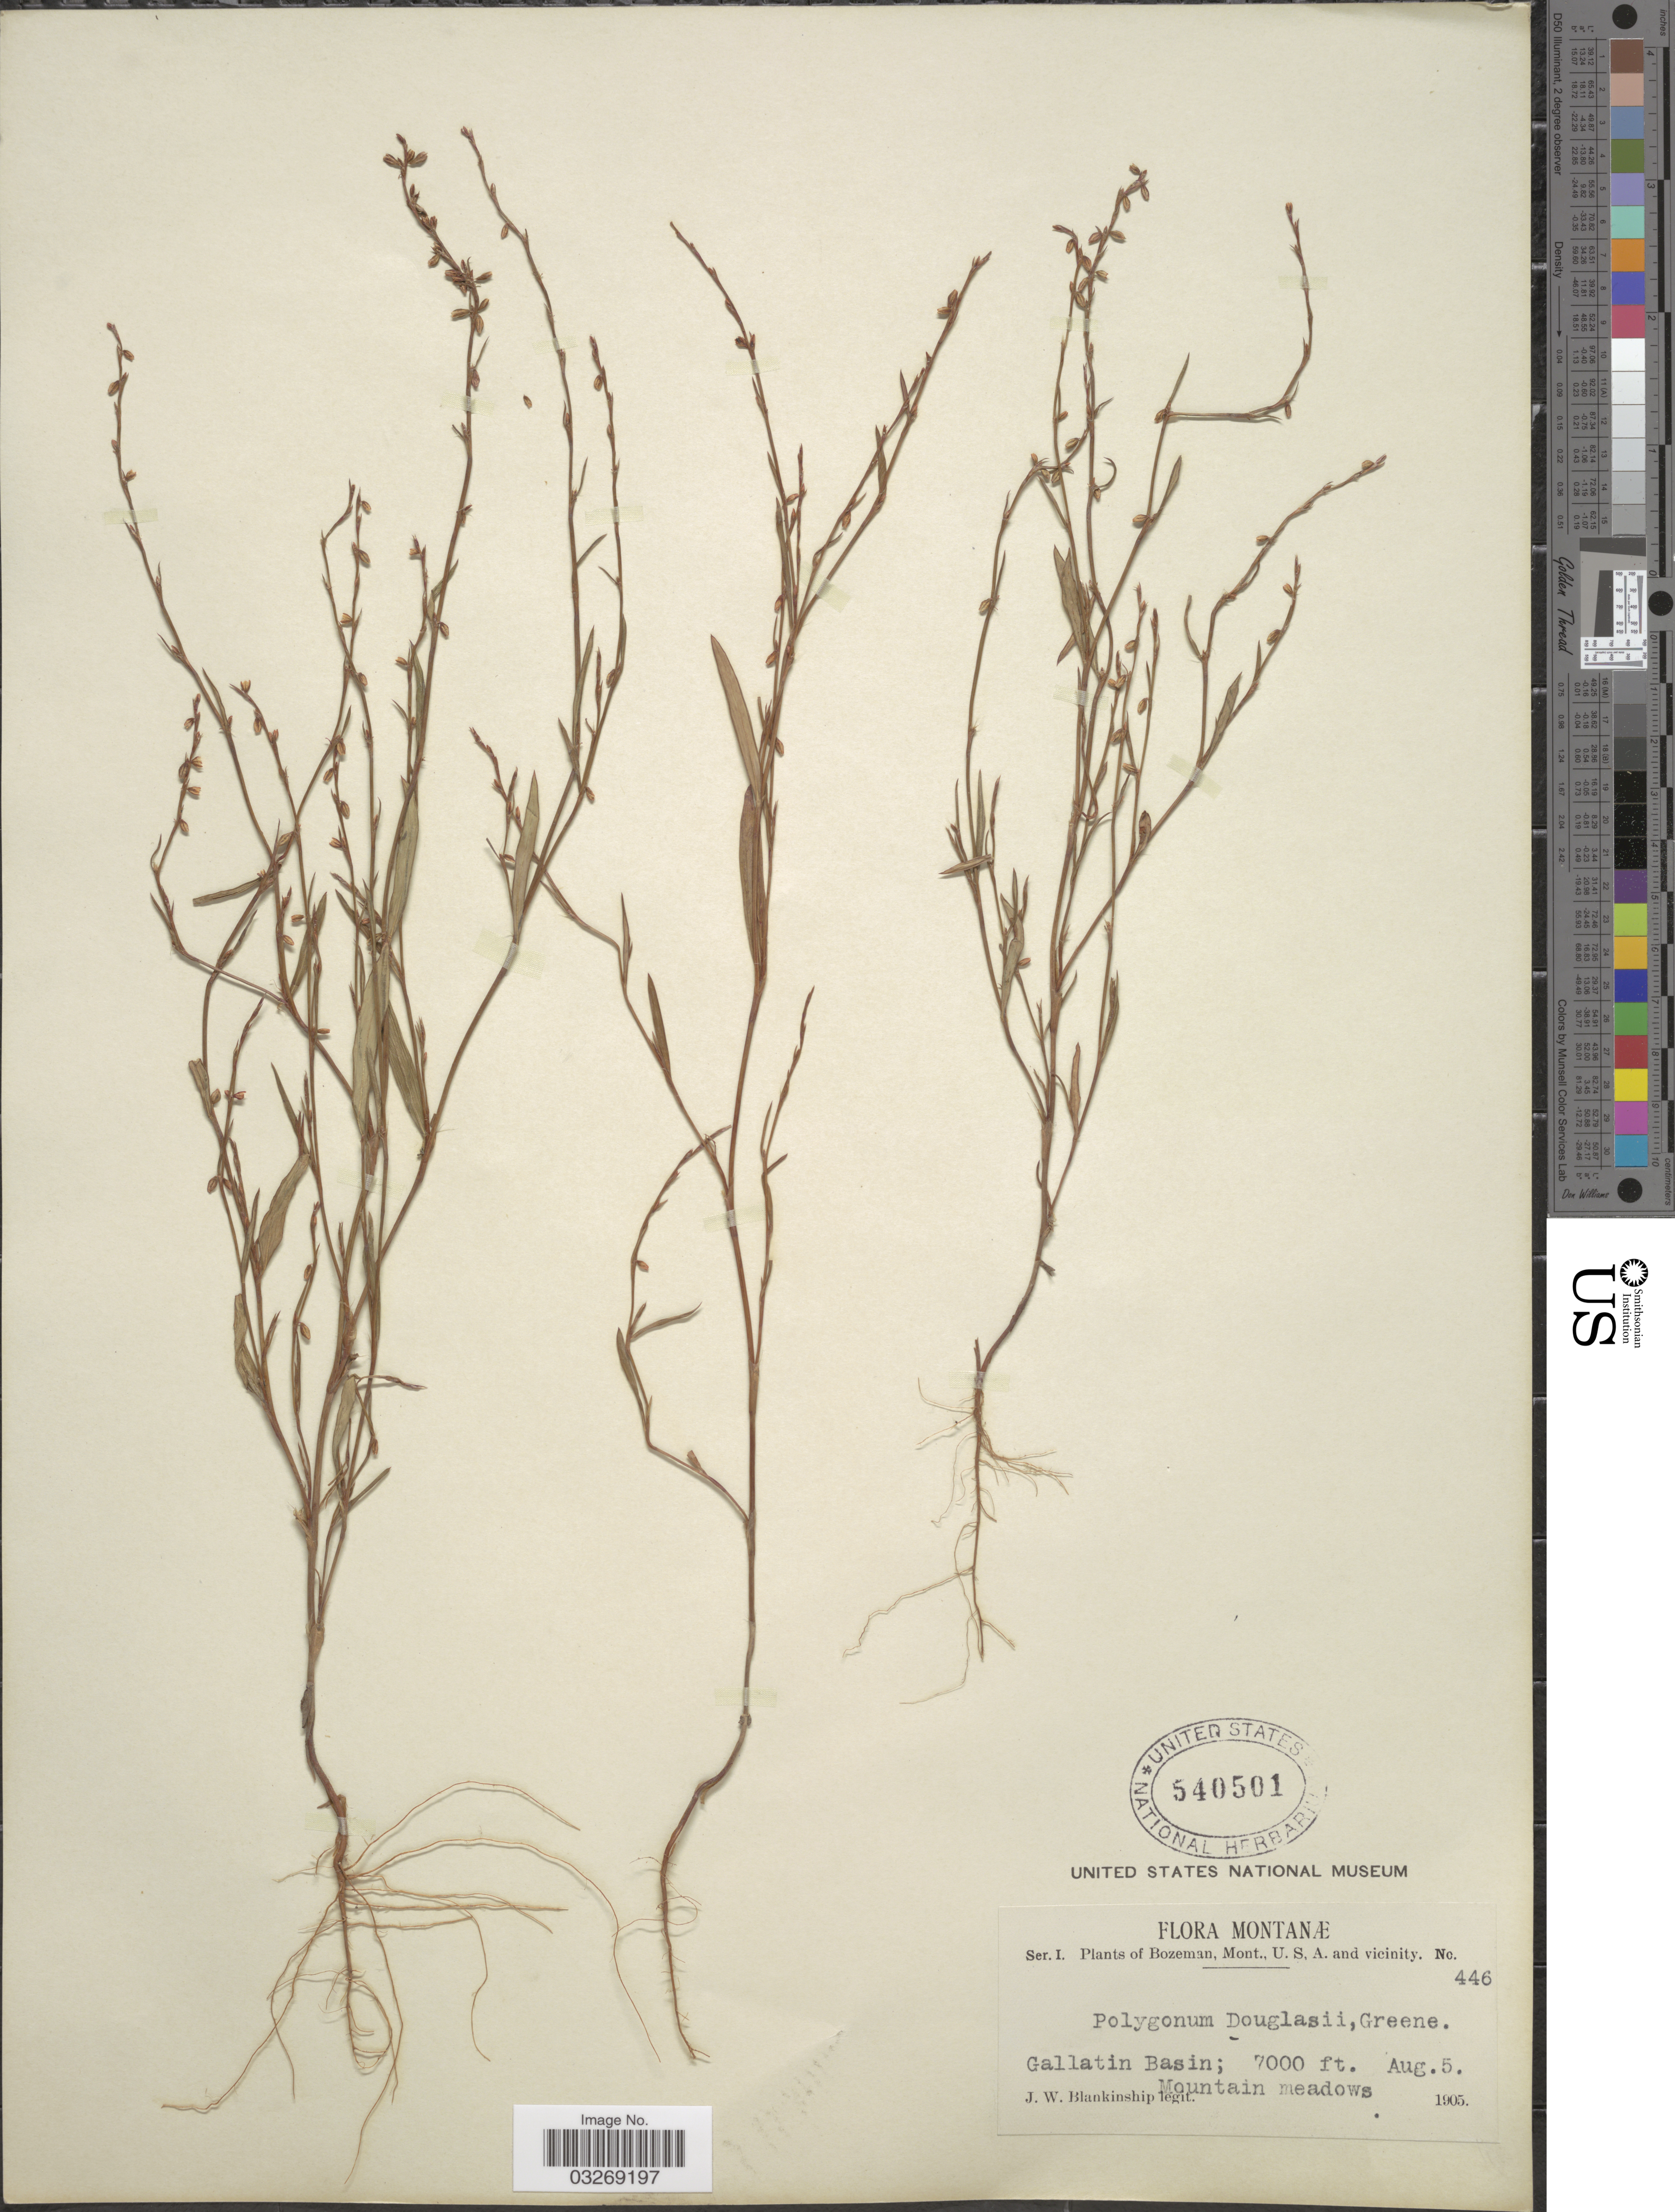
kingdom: Plantae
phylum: Tracheophyta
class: Magnoliopsida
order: Caryophyllales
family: Polygonaceae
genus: Polygonum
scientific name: Polygonum douglasii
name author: Greene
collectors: J. W. Blankinship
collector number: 446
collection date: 1905-08-05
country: United States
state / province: Montana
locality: Mont., U.S.A. and vicinity. Gallatin Basin; Mountain meadows.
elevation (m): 2134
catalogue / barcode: US 540501